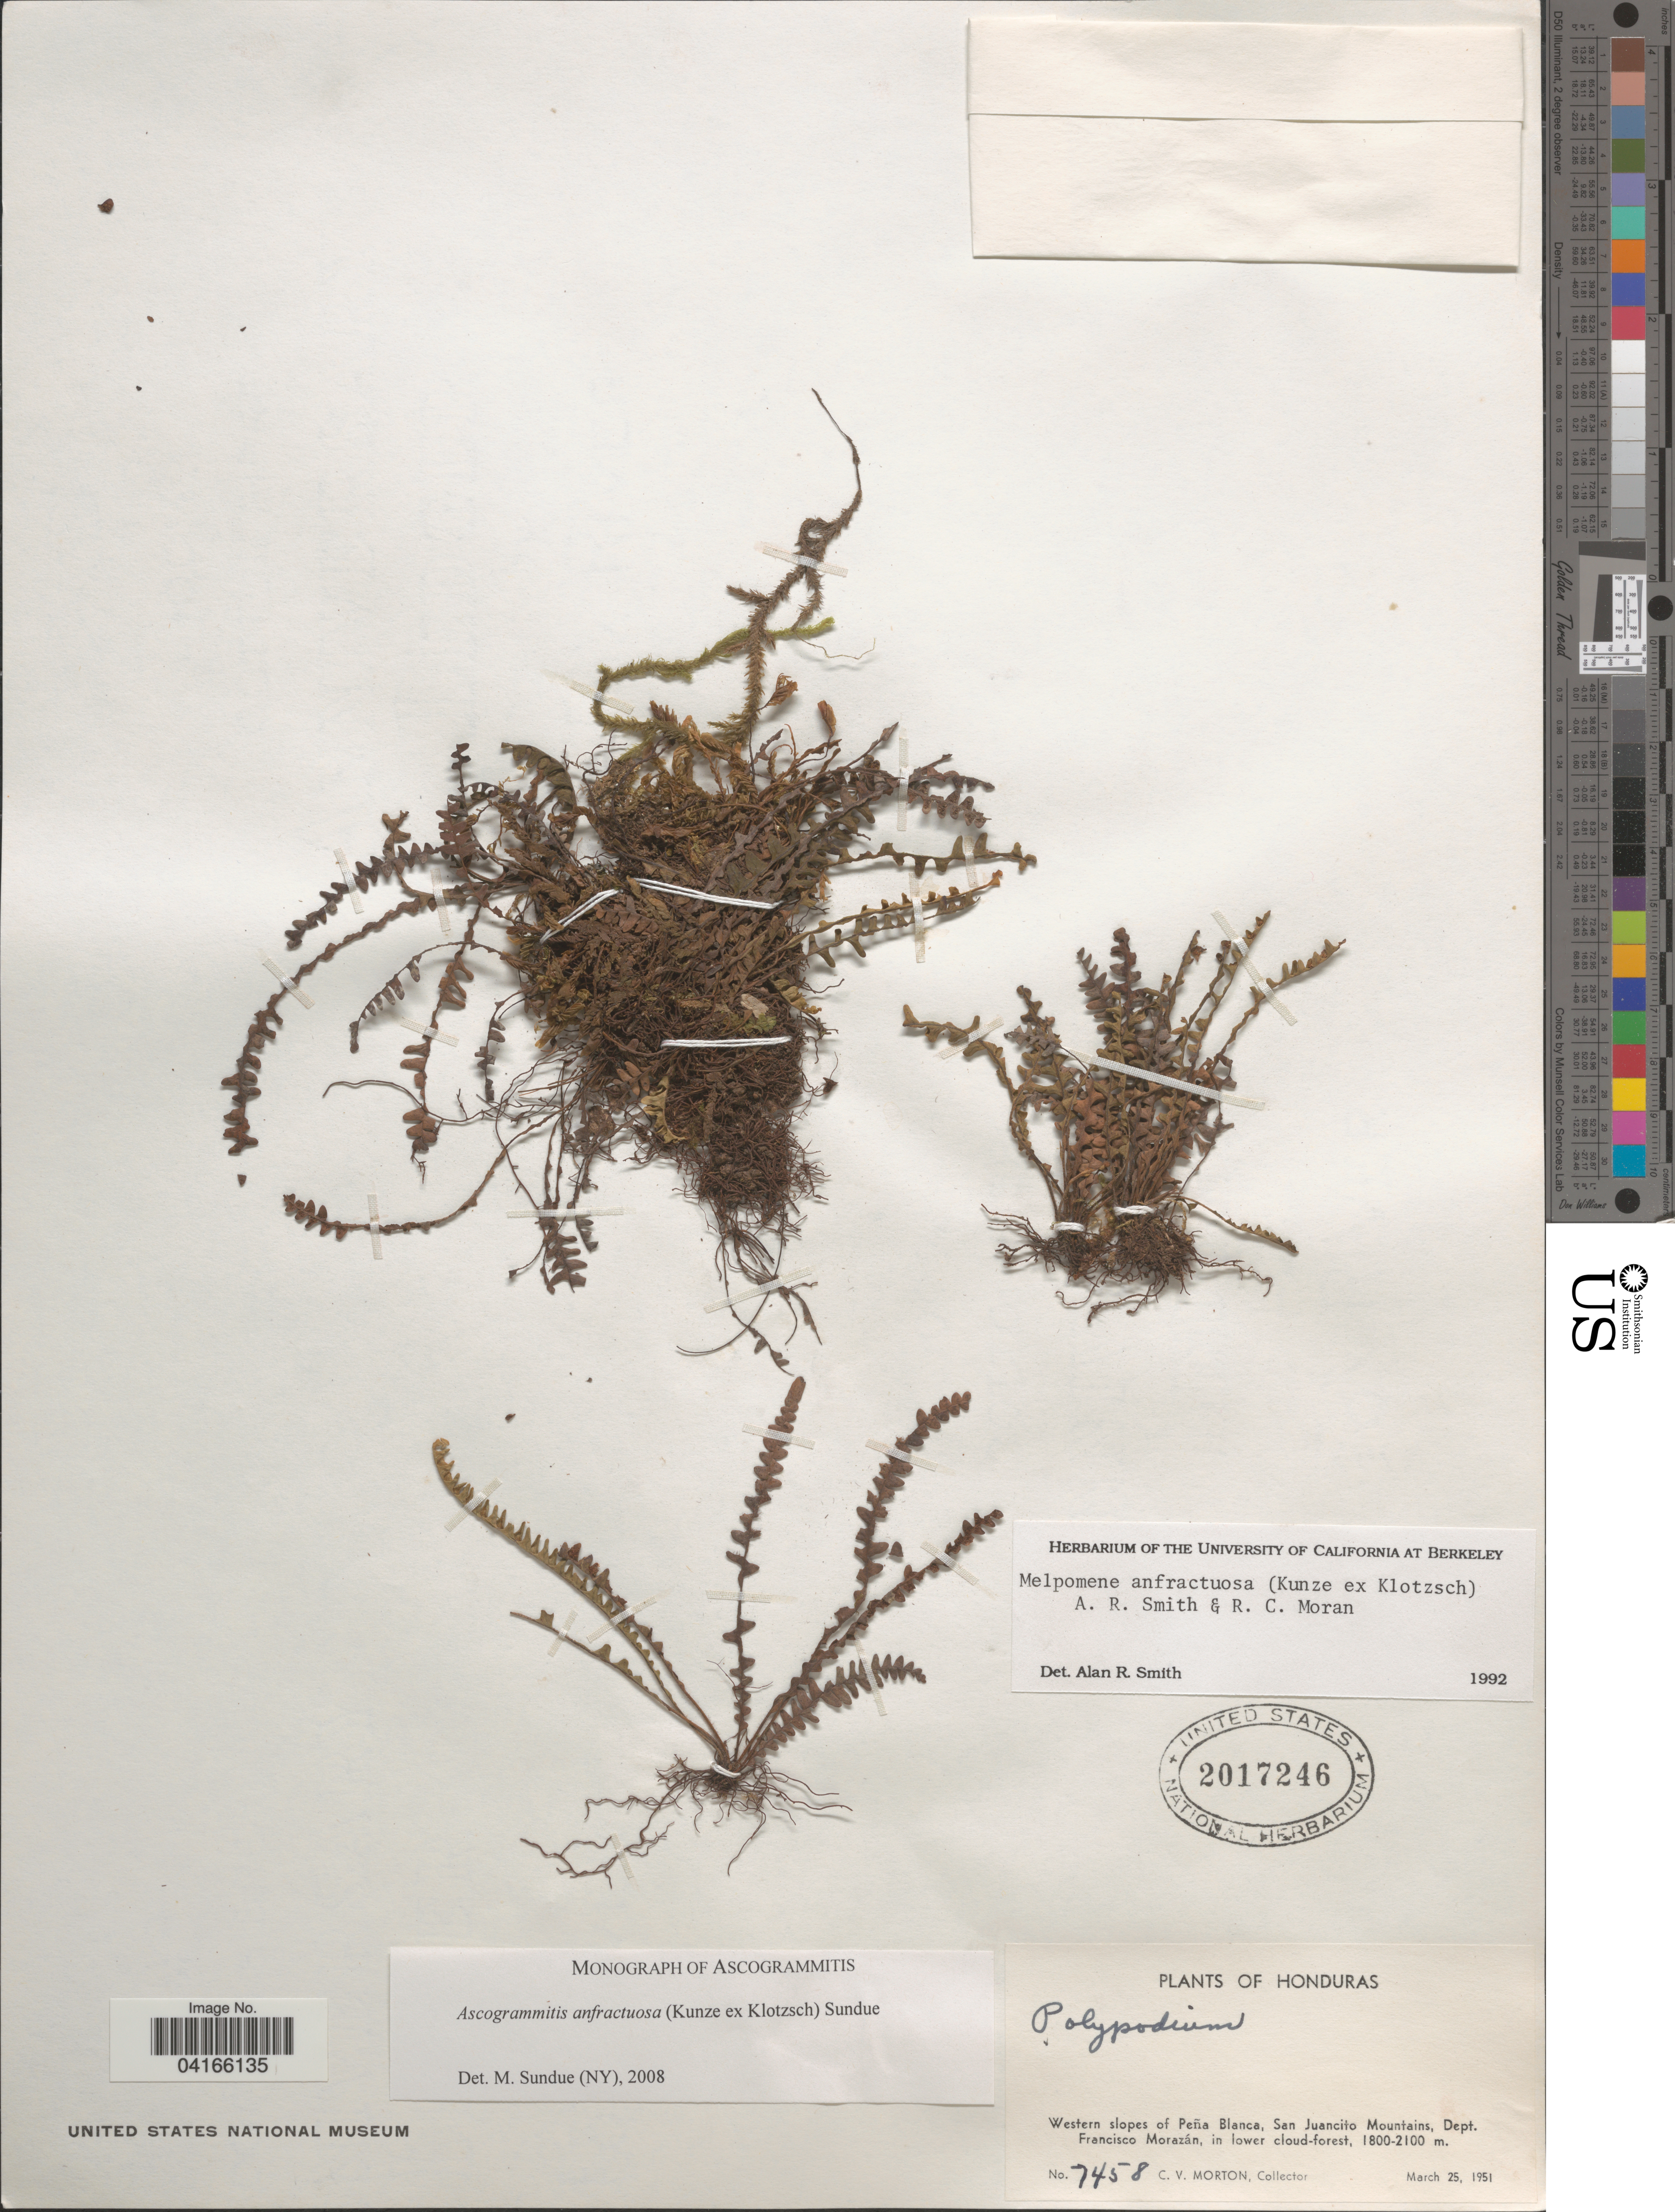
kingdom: Plantae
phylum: Tracheophyta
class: Polypodiopsida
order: Polypodiales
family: Polypodiaceae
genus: Ascogrammitis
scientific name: Ascogrammitis anfractuosa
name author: (Kunze ex Klotzsch) Sundue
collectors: C. V. Morton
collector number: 7458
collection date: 1951-03-25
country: Honduras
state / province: Fco. Morazán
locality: Western slopes of Peña Blanca, San Juancito Mountains, Dept. Francisco Morazán.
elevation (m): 1800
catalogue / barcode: US 2017246